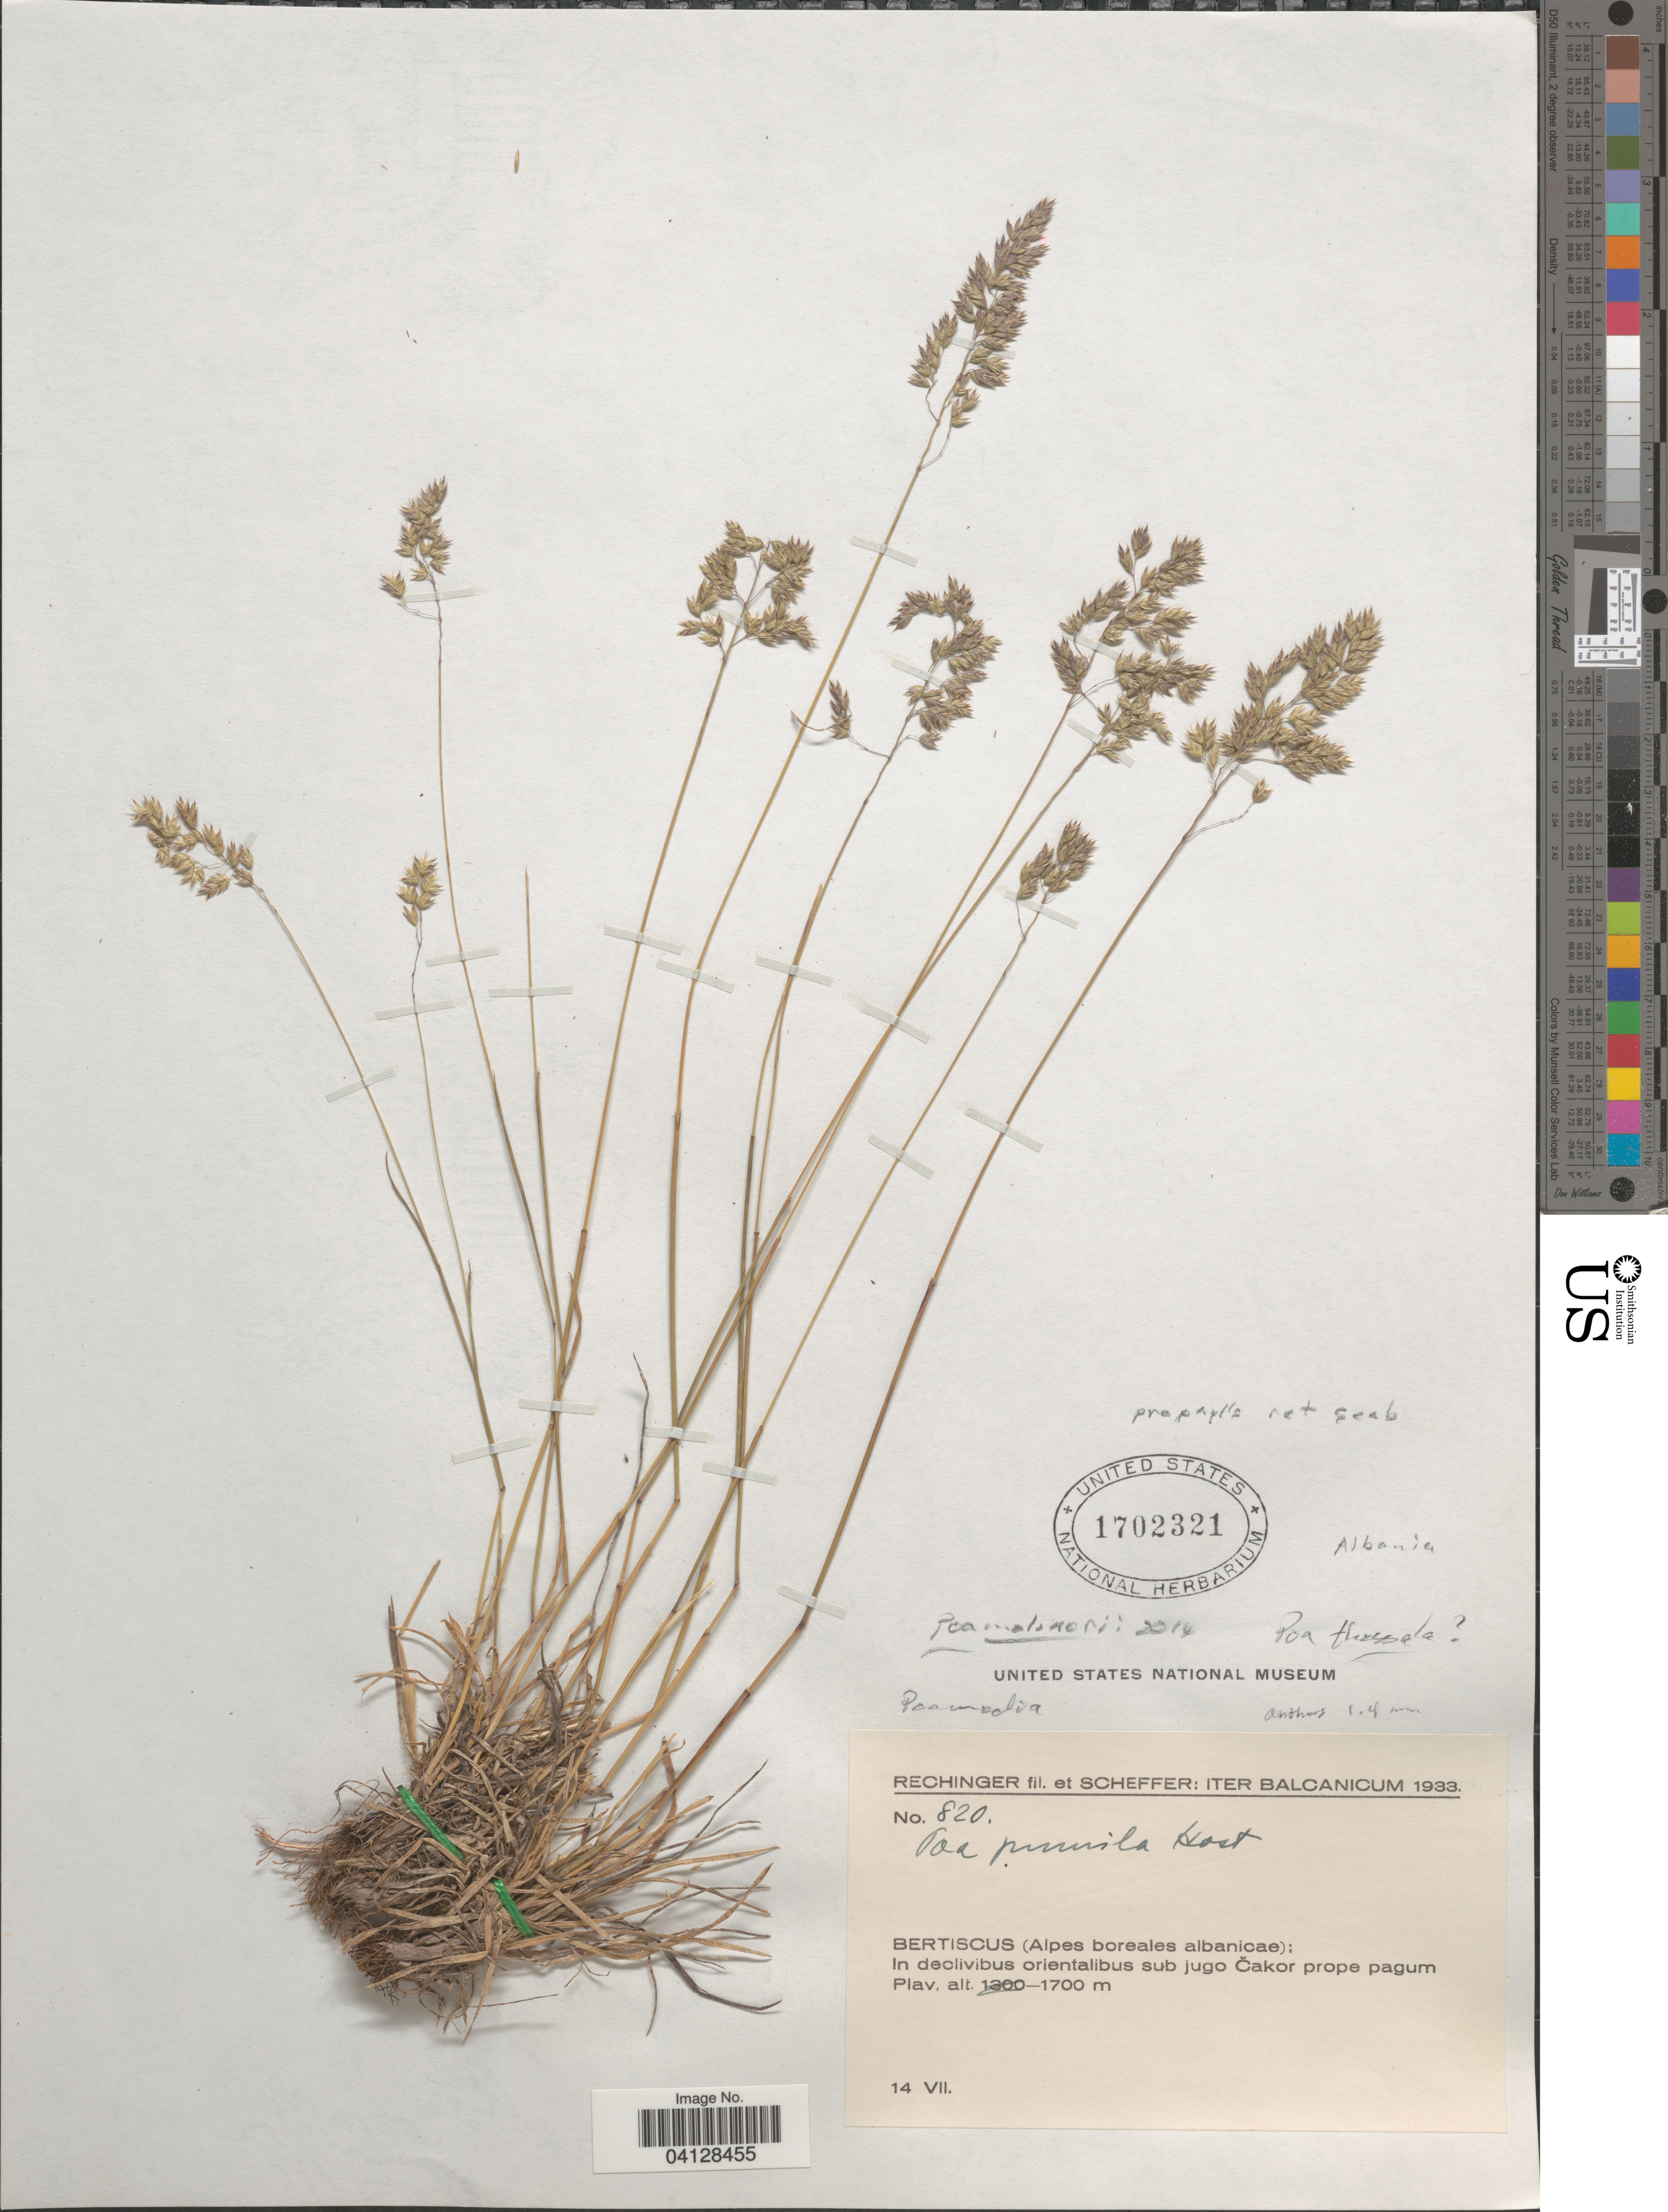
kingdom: Plantae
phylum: Tracheophyta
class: Liliopsida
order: Poales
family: Poaceae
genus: Poa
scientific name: Poa pumila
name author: Host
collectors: -- Rechinger & Scheffer, --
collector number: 820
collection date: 1933-07-14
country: Turkmenistan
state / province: Balkan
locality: Iter Balcanicum 1933. Bertiscus (Alpes boreales albanicae): In declivibus orientalibus sub jugo Čakor prope pagum Plav.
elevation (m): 1700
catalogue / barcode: US 1702321